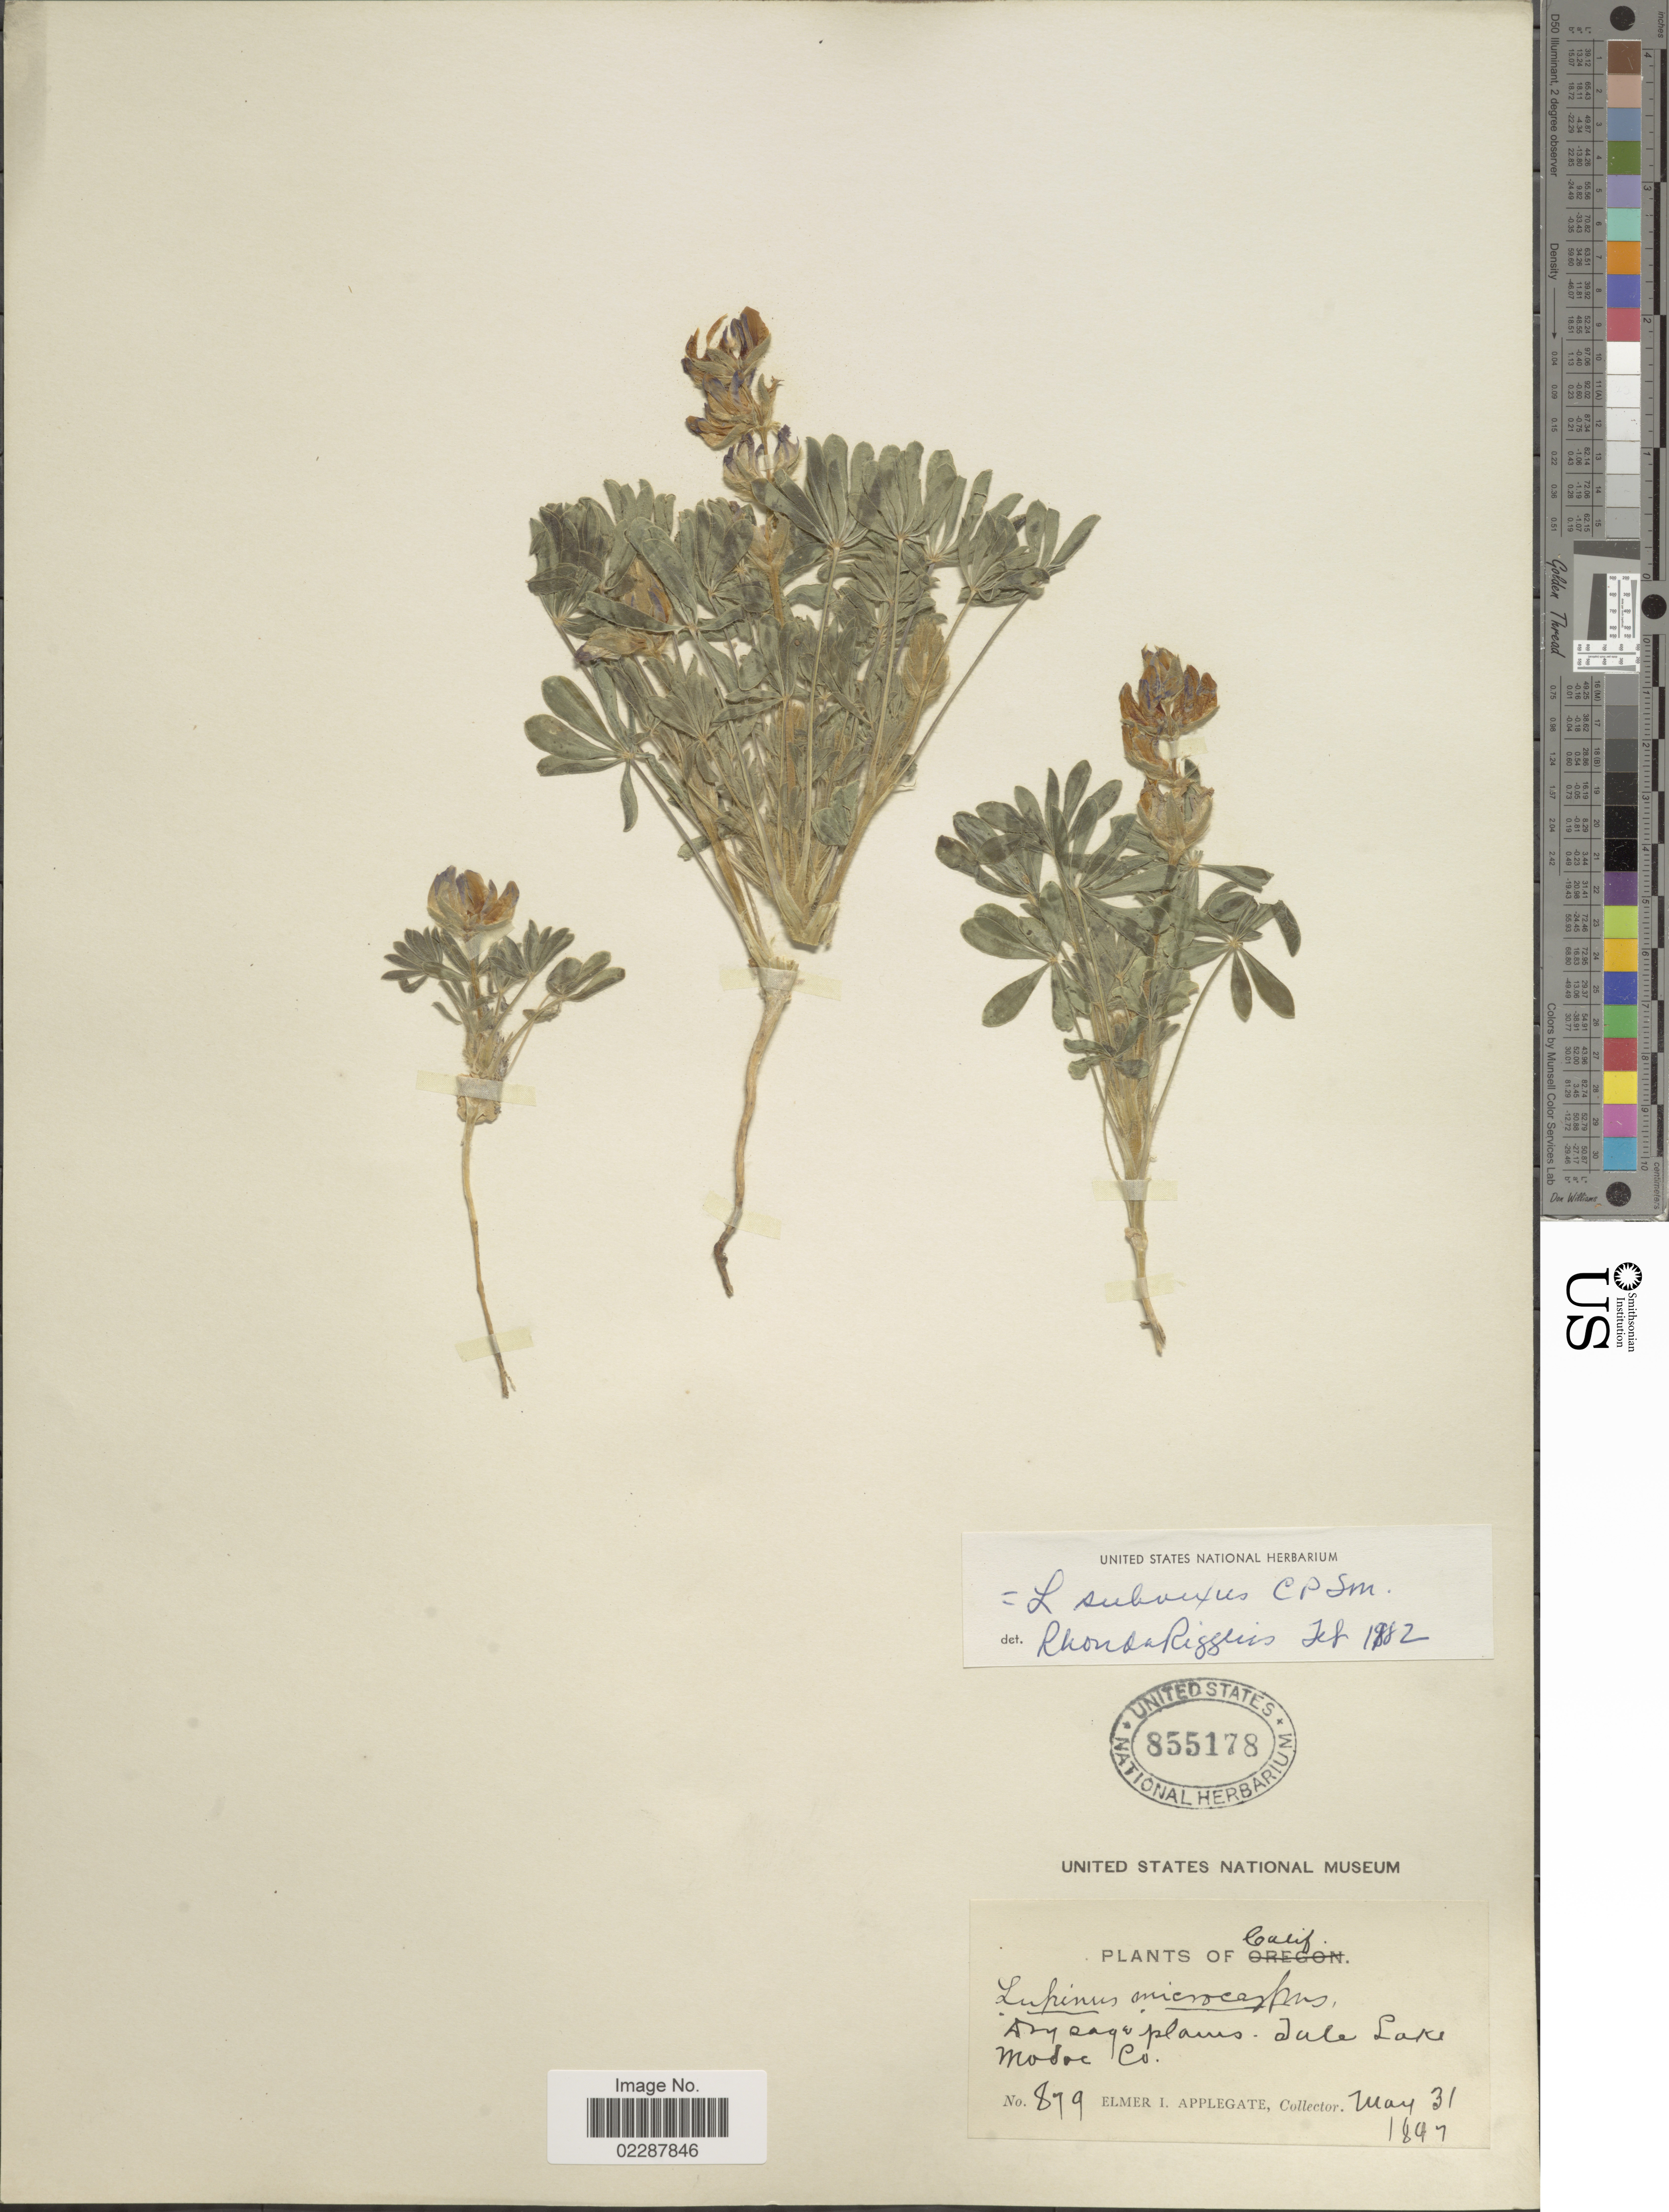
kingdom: Plantae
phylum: Tracheophyta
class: Magnoliopsida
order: Fabales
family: Fabaceae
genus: Lupinus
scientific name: Lupinus subvexus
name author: C.P. Sm.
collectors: E. I. Applegate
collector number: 879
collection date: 1897-05-31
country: United States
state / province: California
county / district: Modoc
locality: Jule Lake, Modoc Co.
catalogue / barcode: US 855178